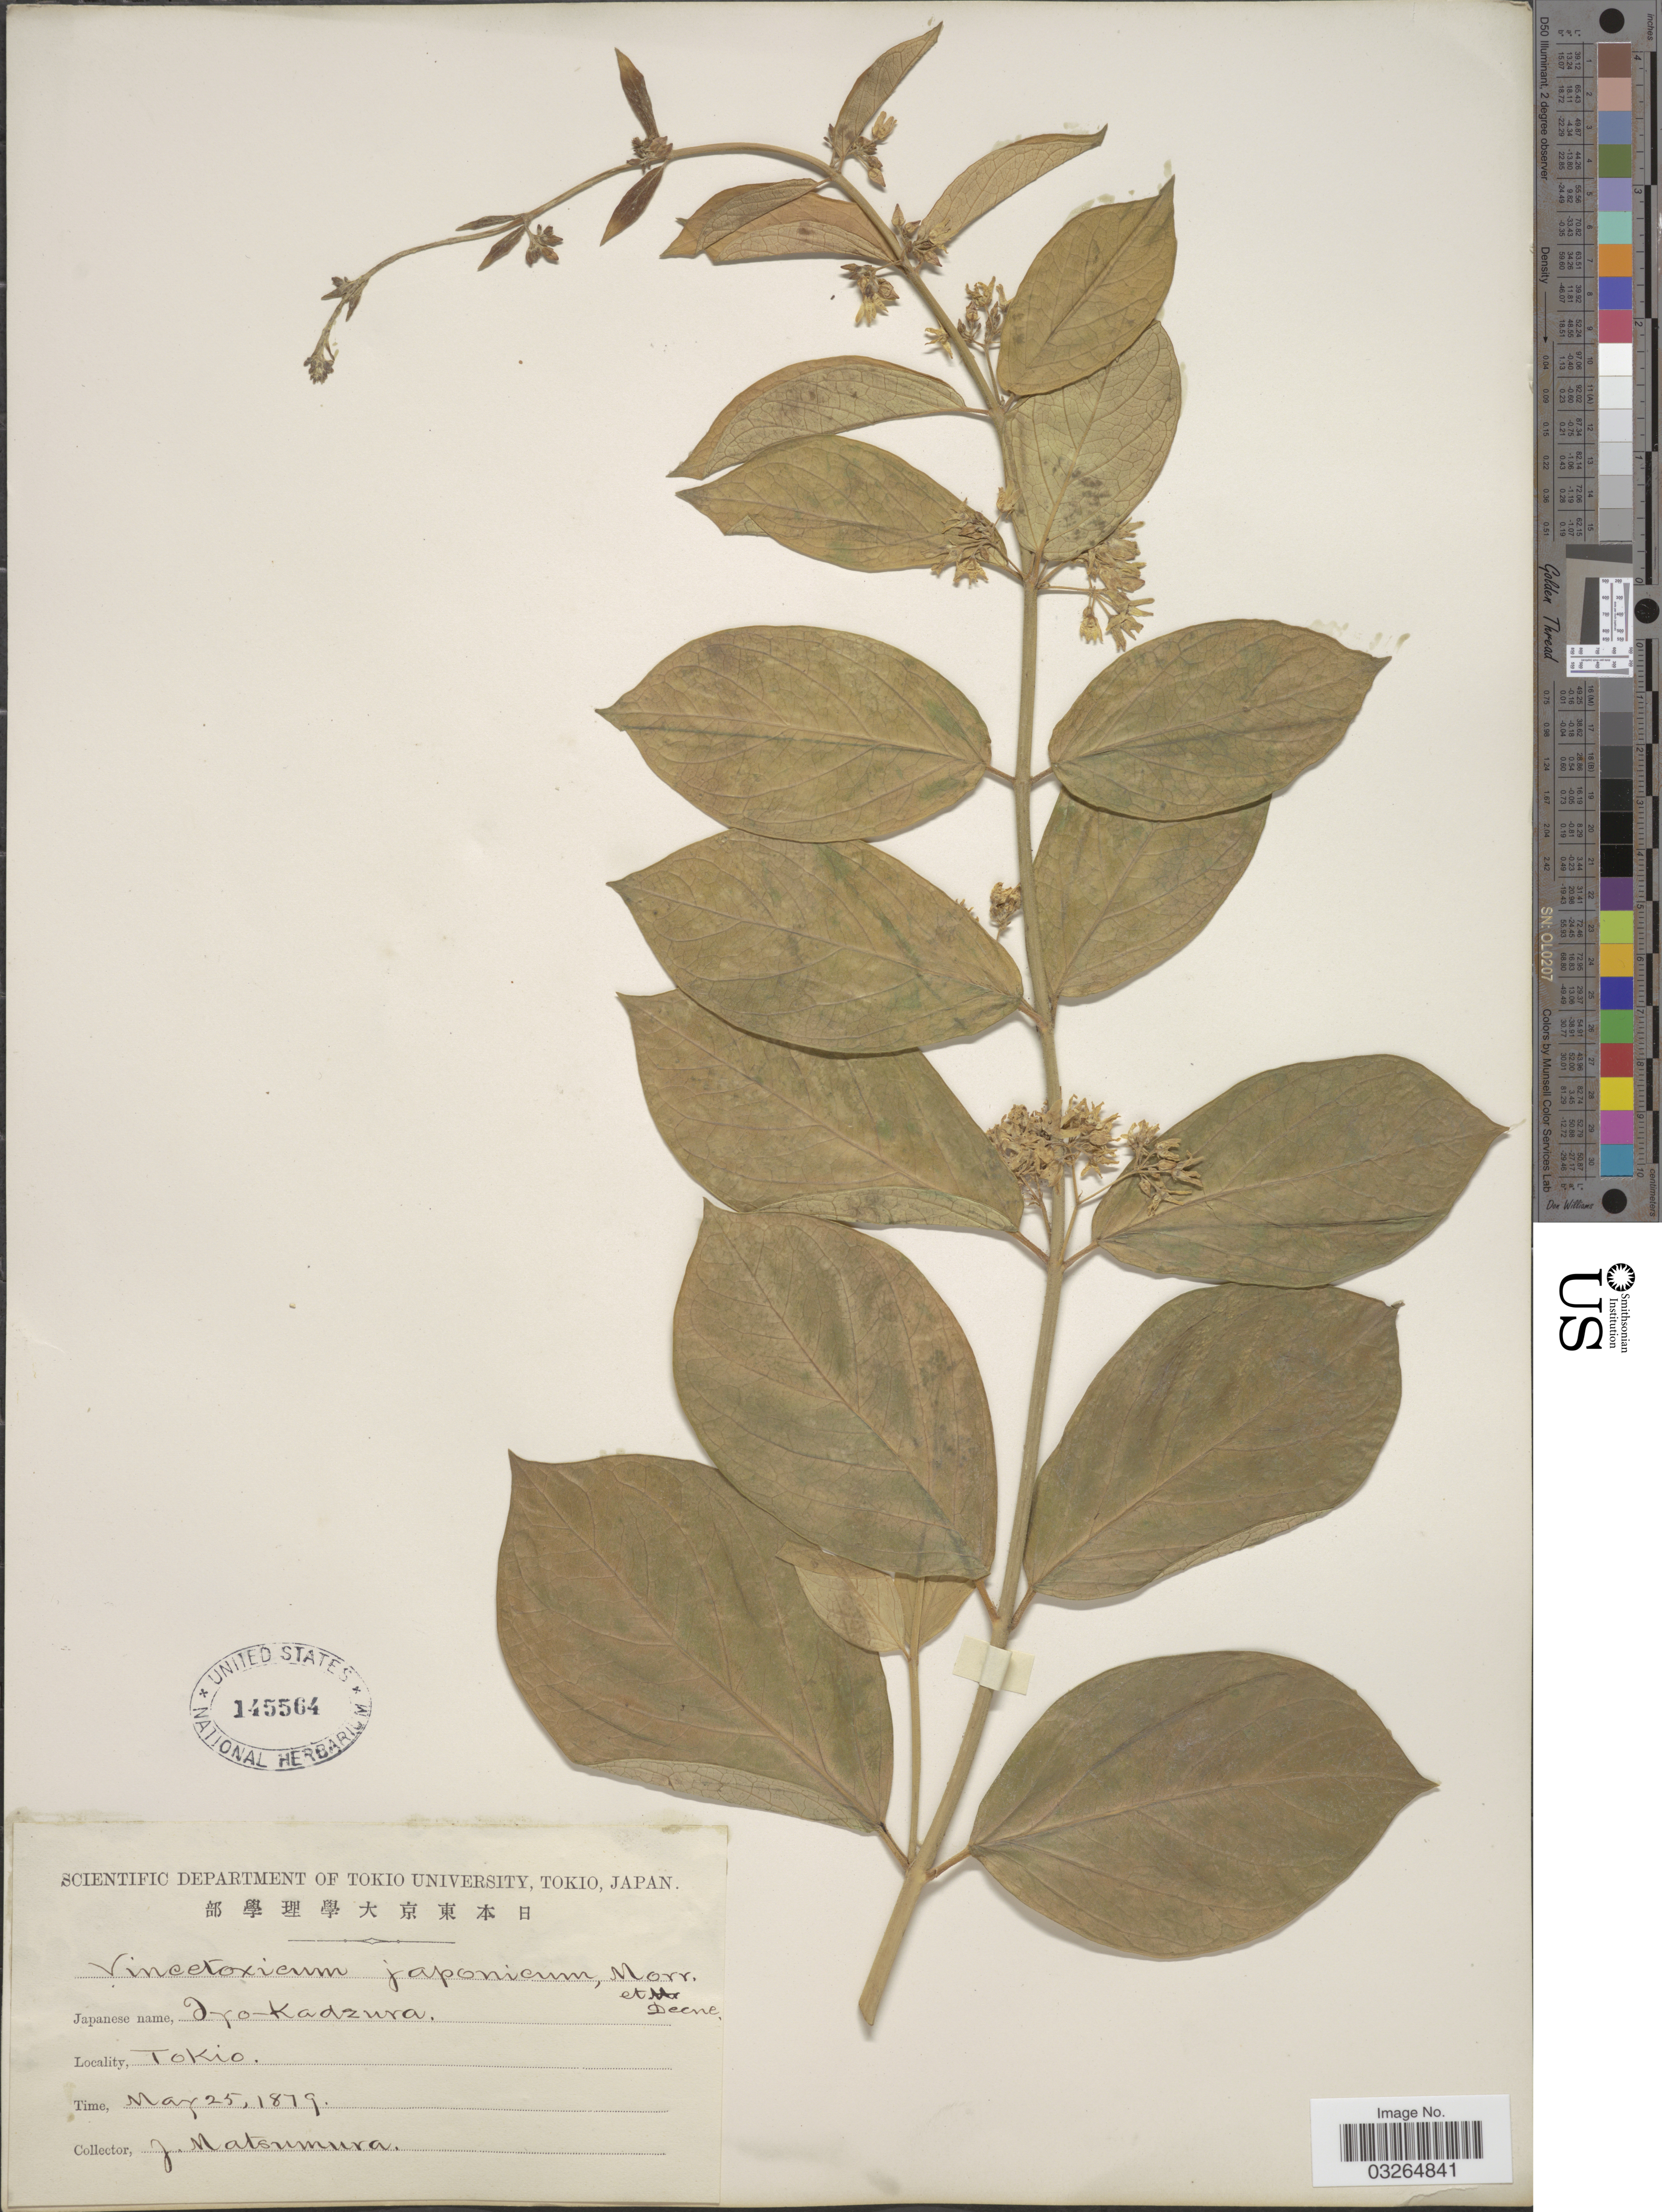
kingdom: Plantae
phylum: Tracheophyta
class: Magnoliopsida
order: Gentianales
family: Apocynaceae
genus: Cynanchum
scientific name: Cynanchum japonicum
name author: É. Morren & Decne.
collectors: J. Matsumura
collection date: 1879-05-25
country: Japan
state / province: Tokyo, Federal City of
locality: Tokio.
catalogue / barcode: US 145564